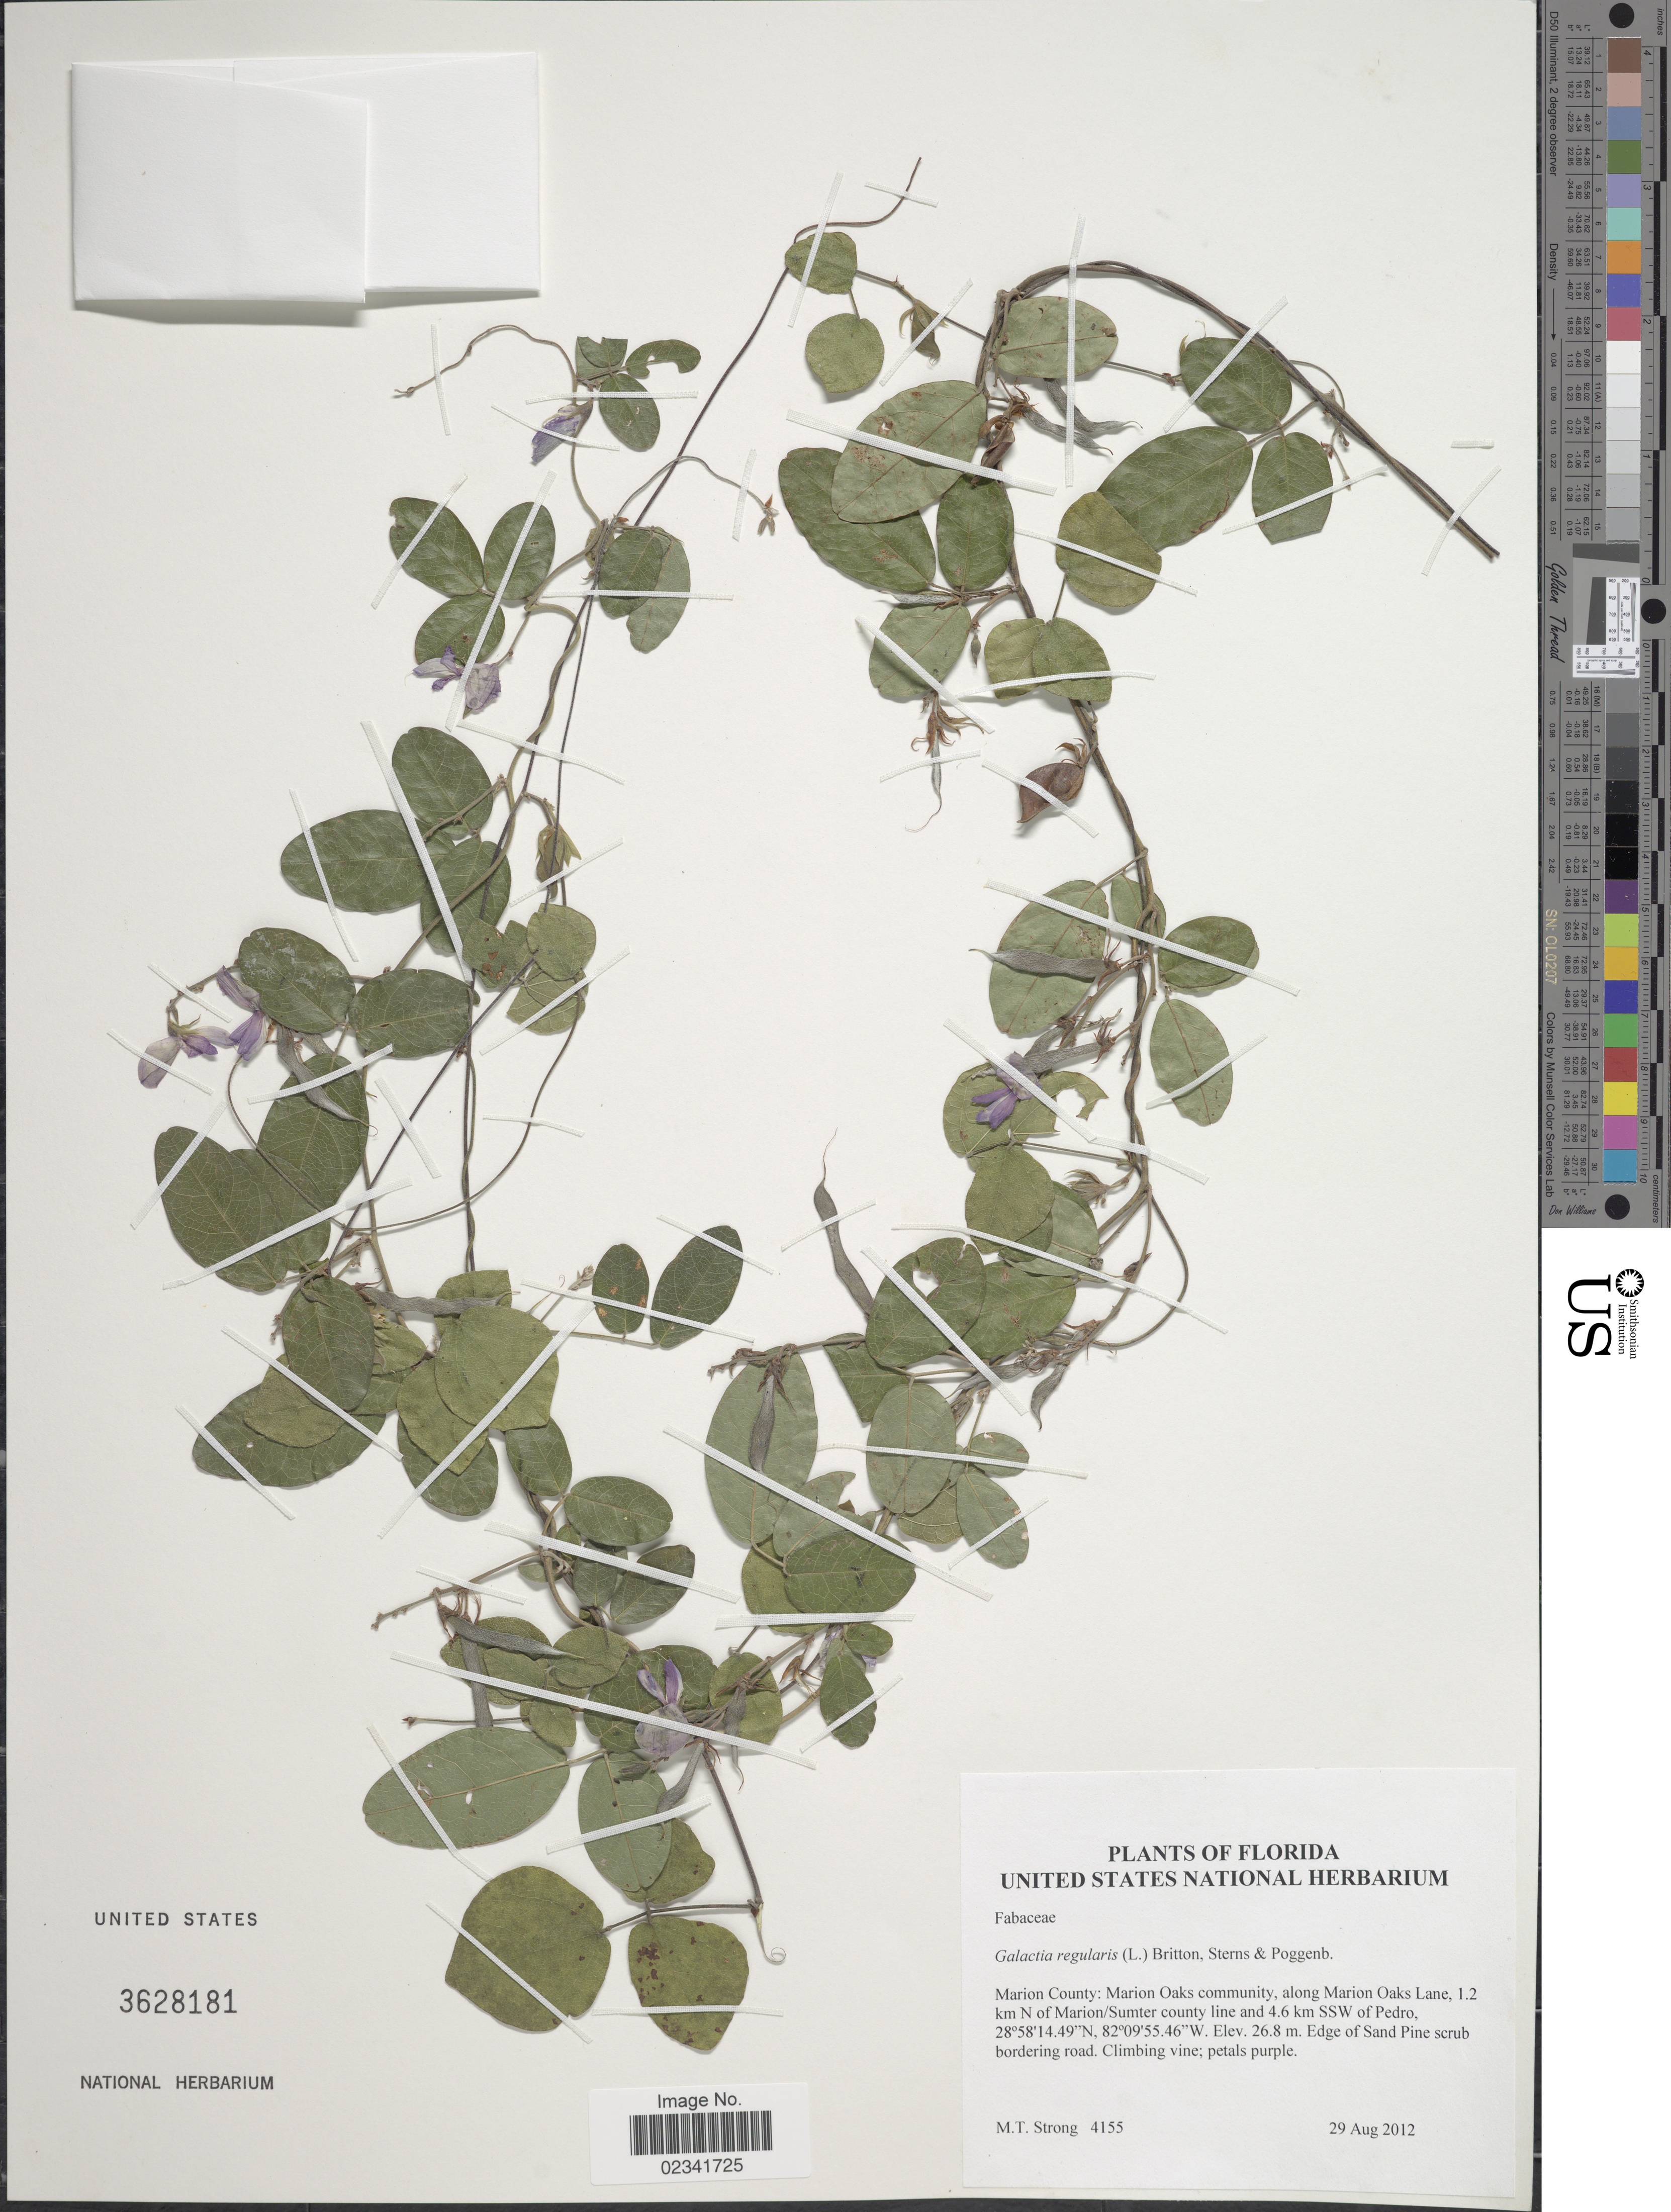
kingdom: Plantae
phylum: Tracheophyta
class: Magnoliopsida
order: Fabales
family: Fabaceae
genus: Galactia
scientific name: Galactia regularis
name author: (L.) Britton, Stearns & Poggenb.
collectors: M. T. Strong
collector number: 4155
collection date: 2012-08-29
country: United States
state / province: Florida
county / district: Marion County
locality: Marion Oaks community, along Marion Oaks Lane, 1.2 km N of Marion/Sumter county line and 4.6 km SSW of Pedro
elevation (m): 268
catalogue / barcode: US 3628181